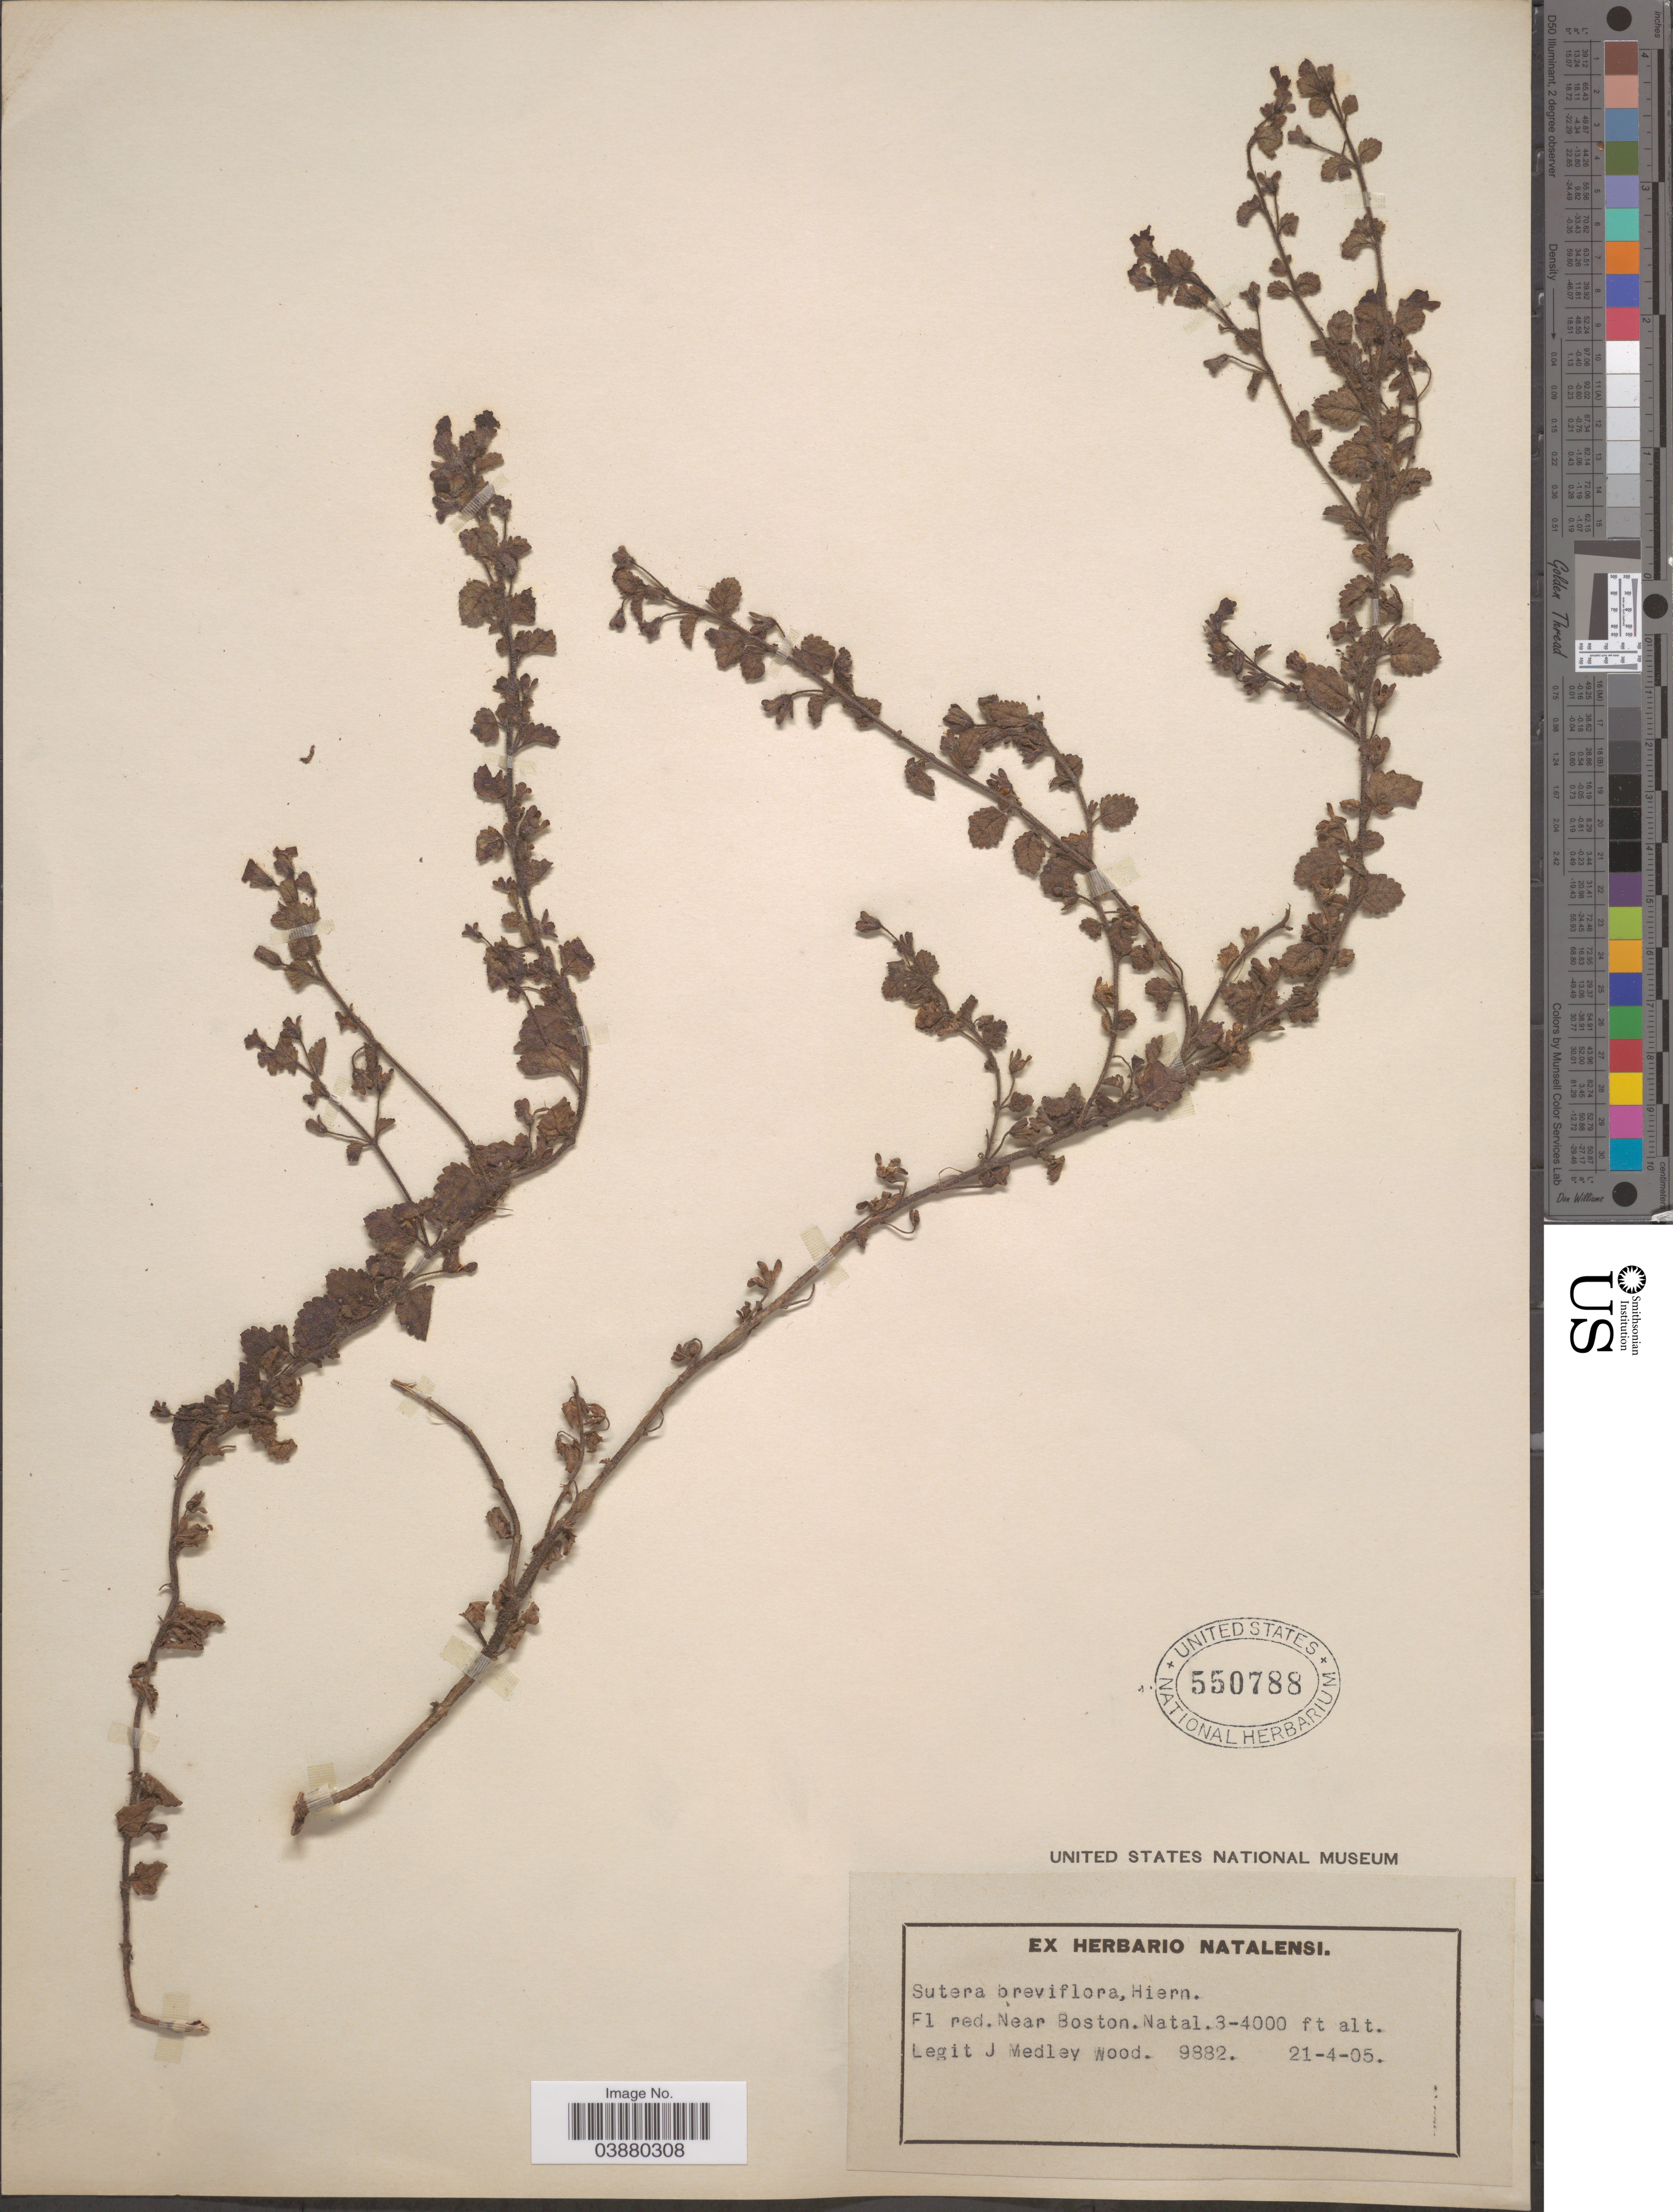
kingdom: Plantae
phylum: Tracheophyta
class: Magnoliopsida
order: Lamiales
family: Scrophulariaceae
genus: Jamesbrittenia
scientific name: Jamesbrittenia breviflora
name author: (Schltr.) Hilliard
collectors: J. Medley Wood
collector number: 9882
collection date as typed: Transcribed d/m/y: 21/4/5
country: South Africa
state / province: KwaZulu-Natal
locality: Near Boston. Natal.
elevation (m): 914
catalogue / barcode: US 550788